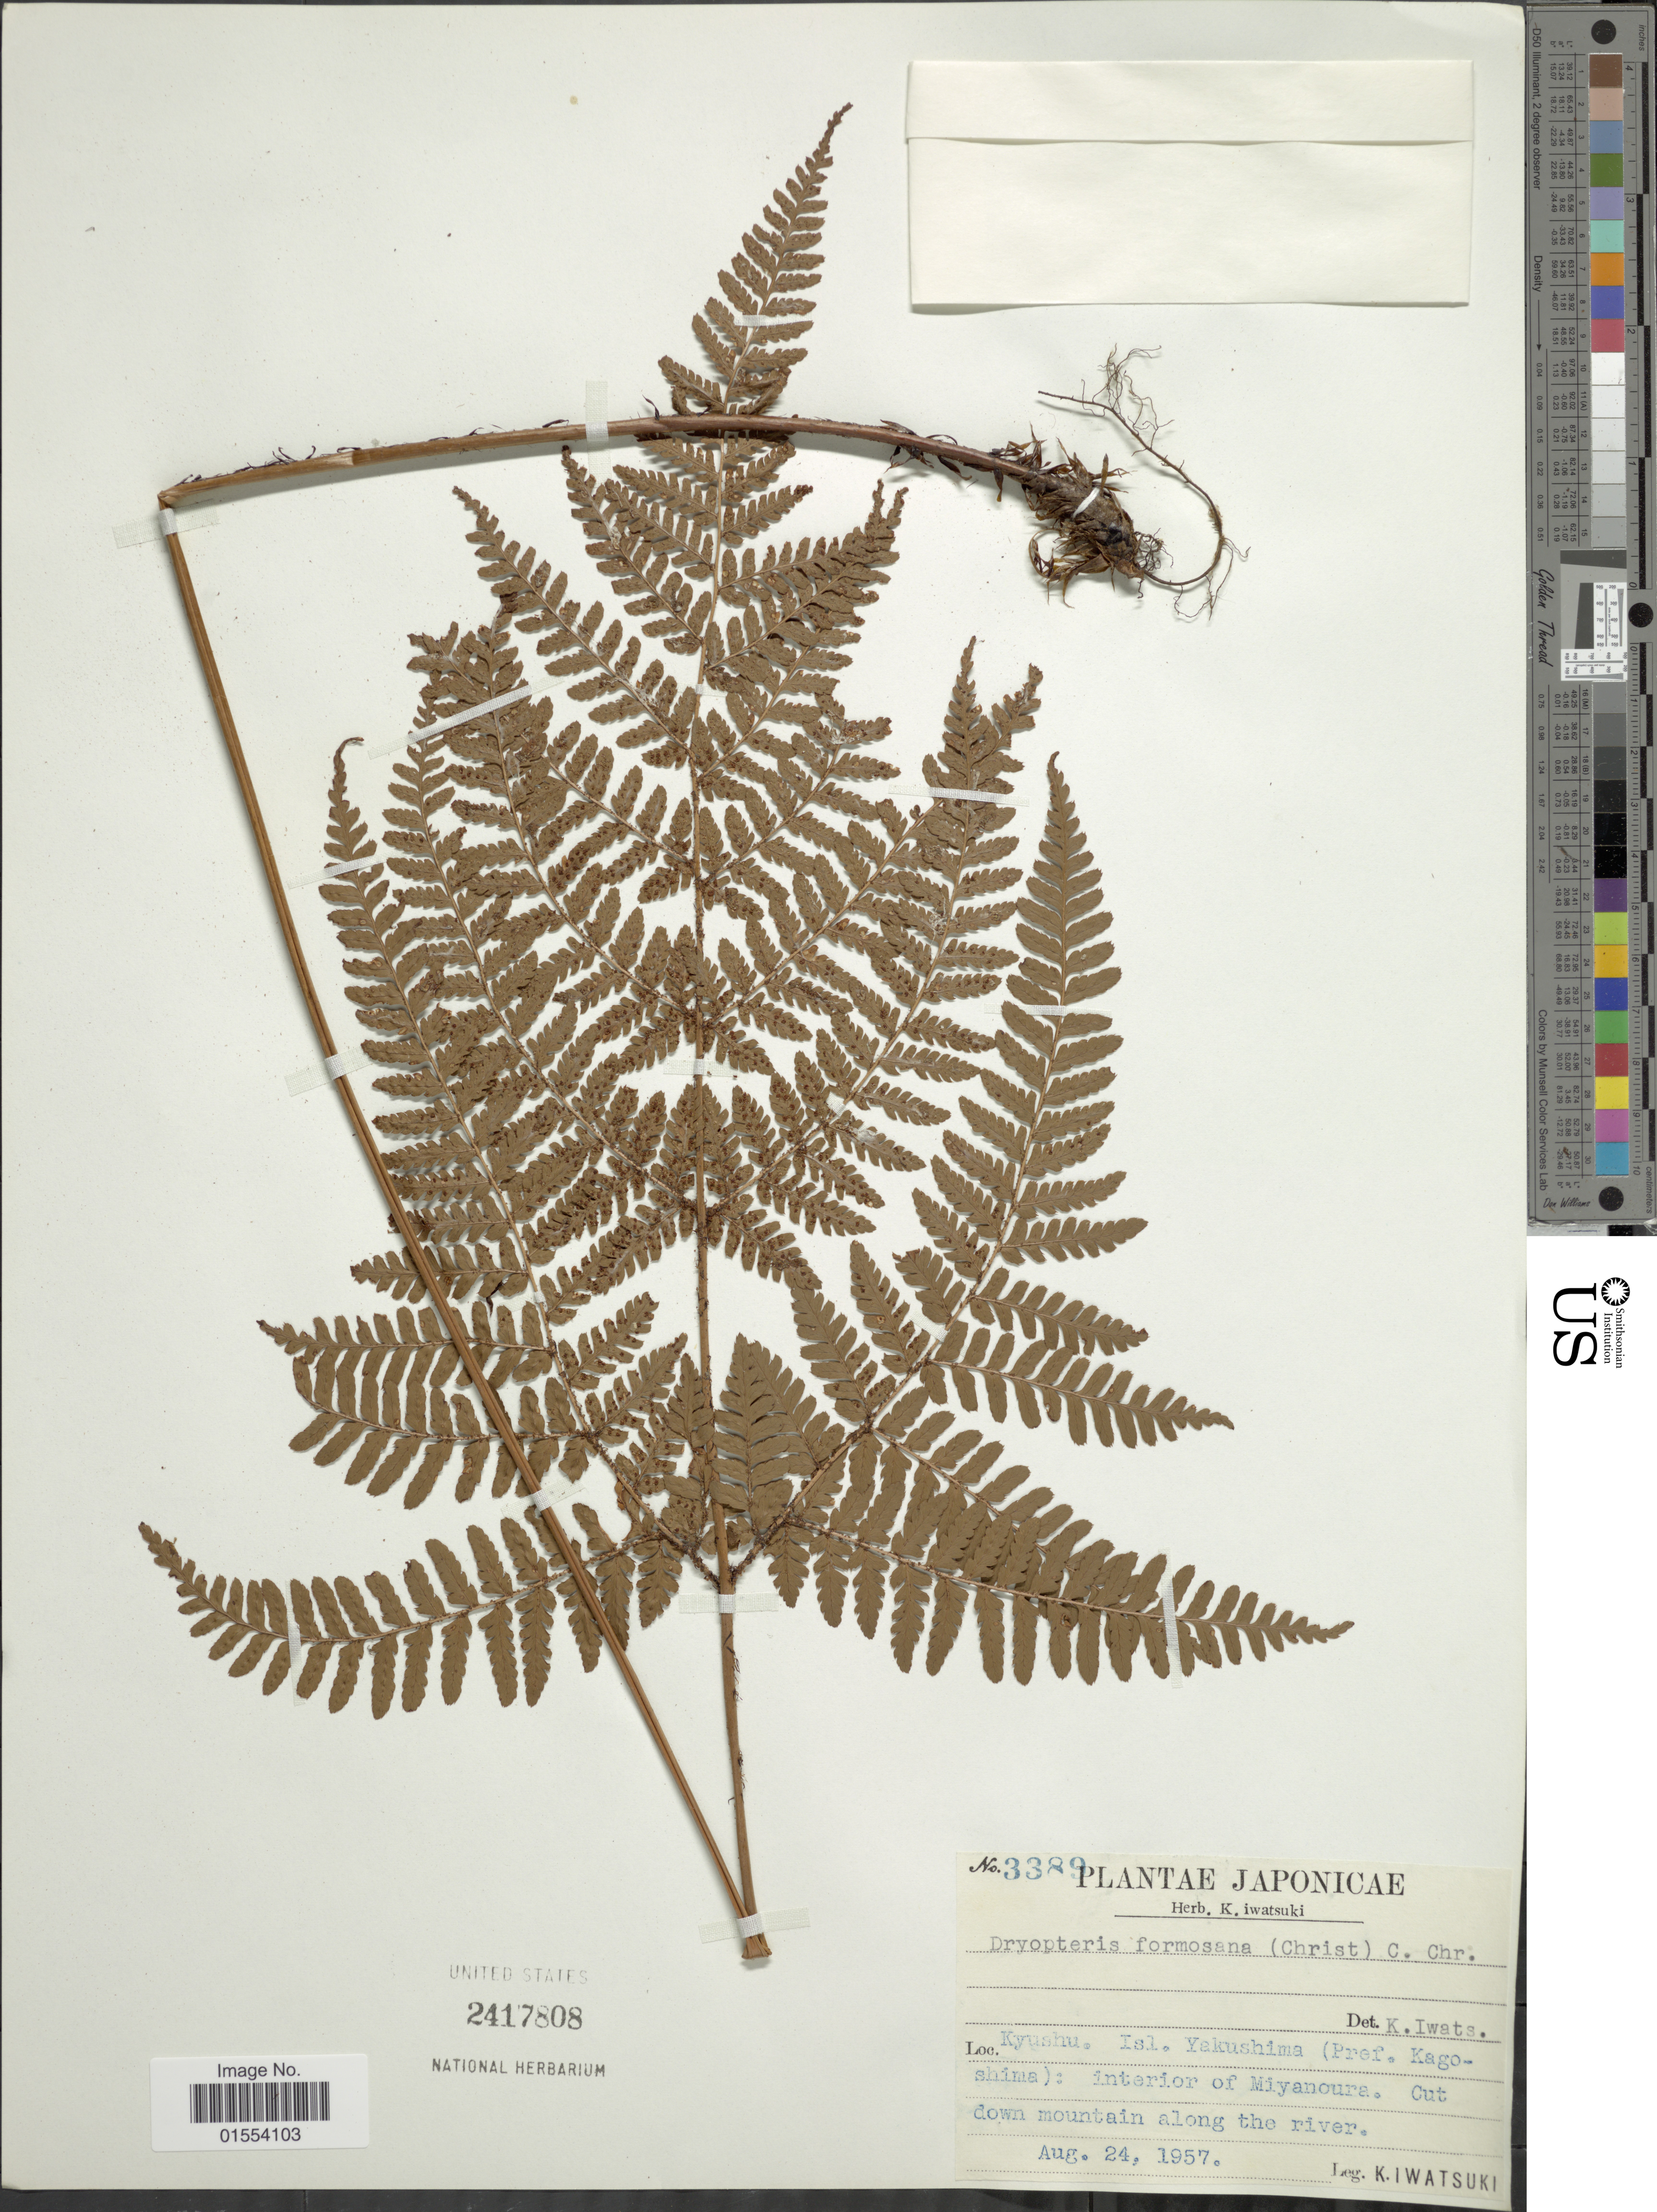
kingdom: Plantae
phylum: Tracheophyta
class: Polypodiopsida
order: Polypodiales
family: Dryopteridaceae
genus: Dryopteris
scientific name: Dryopteris formosana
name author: (Christ) C. Chr.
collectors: K. Iwatsuki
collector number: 3389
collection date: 1957-08-24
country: Japan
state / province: Kagosima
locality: Japonicae, Kyushu. Isl. Yakushima (Pref. Kagoshima): interior of Miyanoura, Cut down mountain along the river,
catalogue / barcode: US 2417808